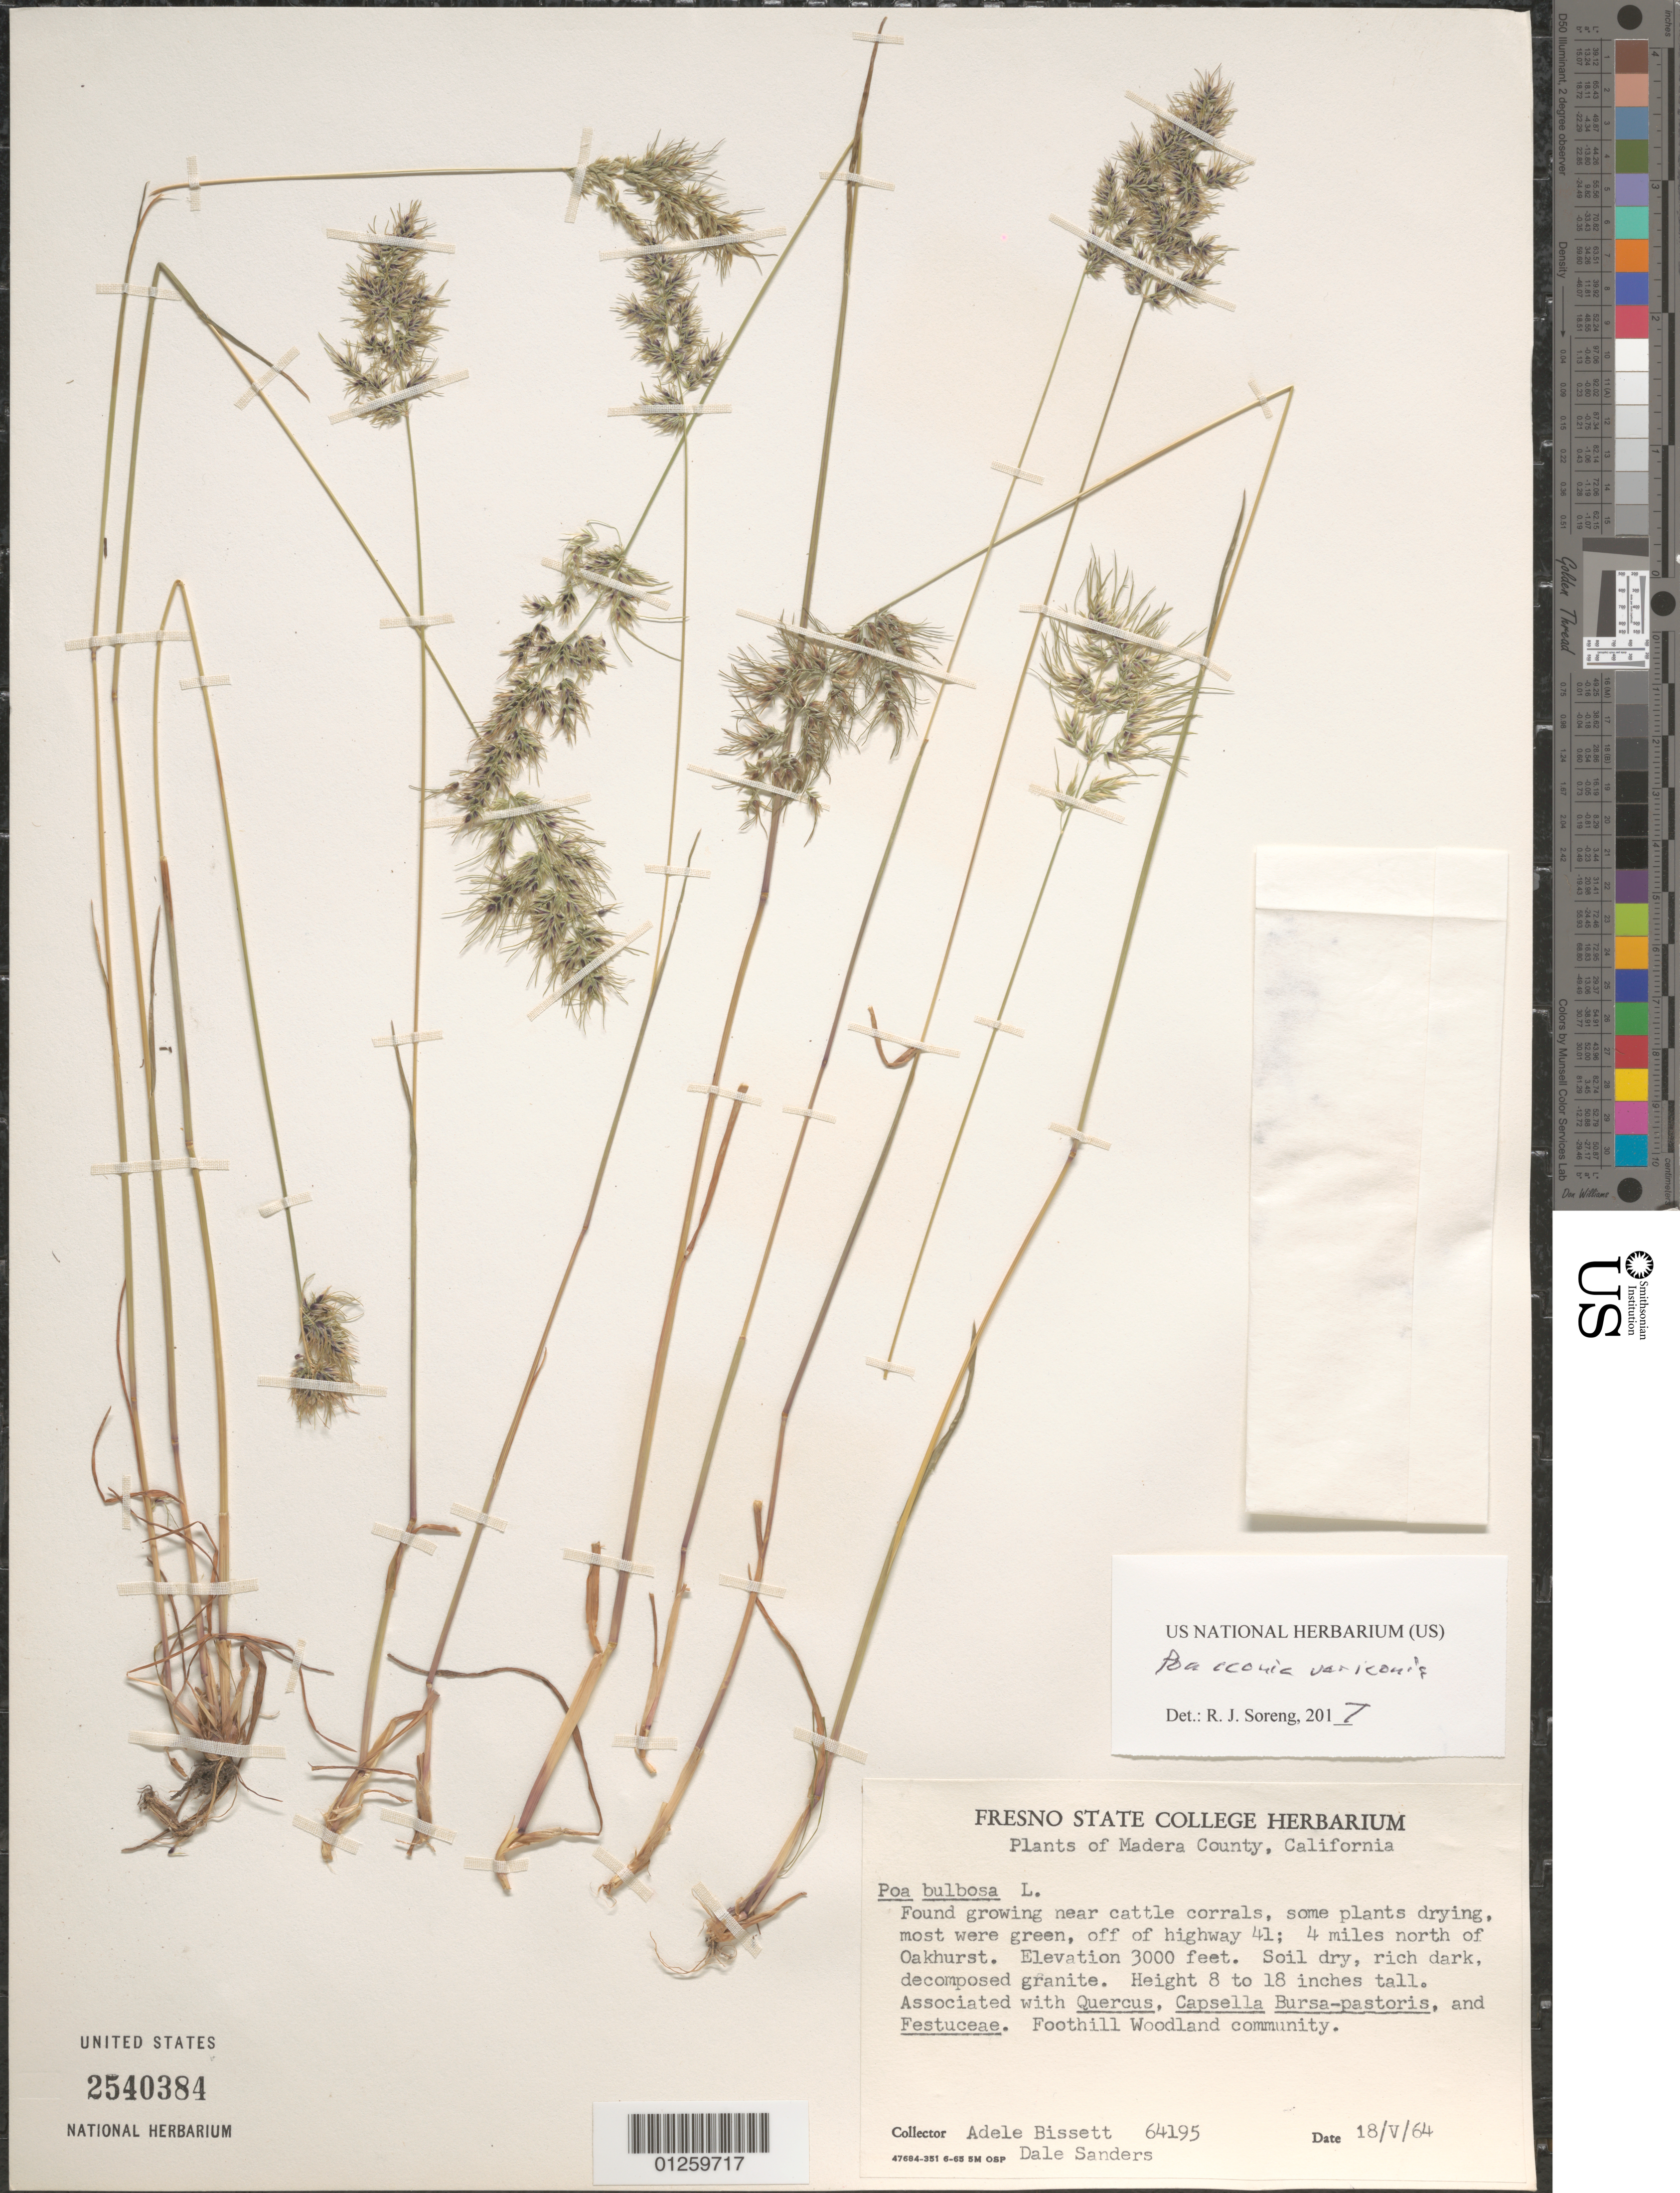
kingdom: Plantae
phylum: Tracheophyta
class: Liliopsida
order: Poales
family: Poaceae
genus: Poa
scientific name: Poa iconia var. iconia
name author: Azn.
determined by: Soreng, Robert J., Research Associate (BOT), Smithsonian Institution - National Museum of Natural History (UNITED STATES)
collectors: A. Bisset & D. Sanders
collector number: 64195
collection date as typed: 18/V/64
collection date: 1964-05-18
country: United States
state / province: California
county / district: Madera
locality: Found growing near cattle corrals, some plants drying, most were green, off of highway 41: 4 miles north of Oakhurst. Foothill Woodland community.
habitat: soil dry, rich dark, descomposed granite.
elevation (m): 914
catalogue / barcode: US 2540348